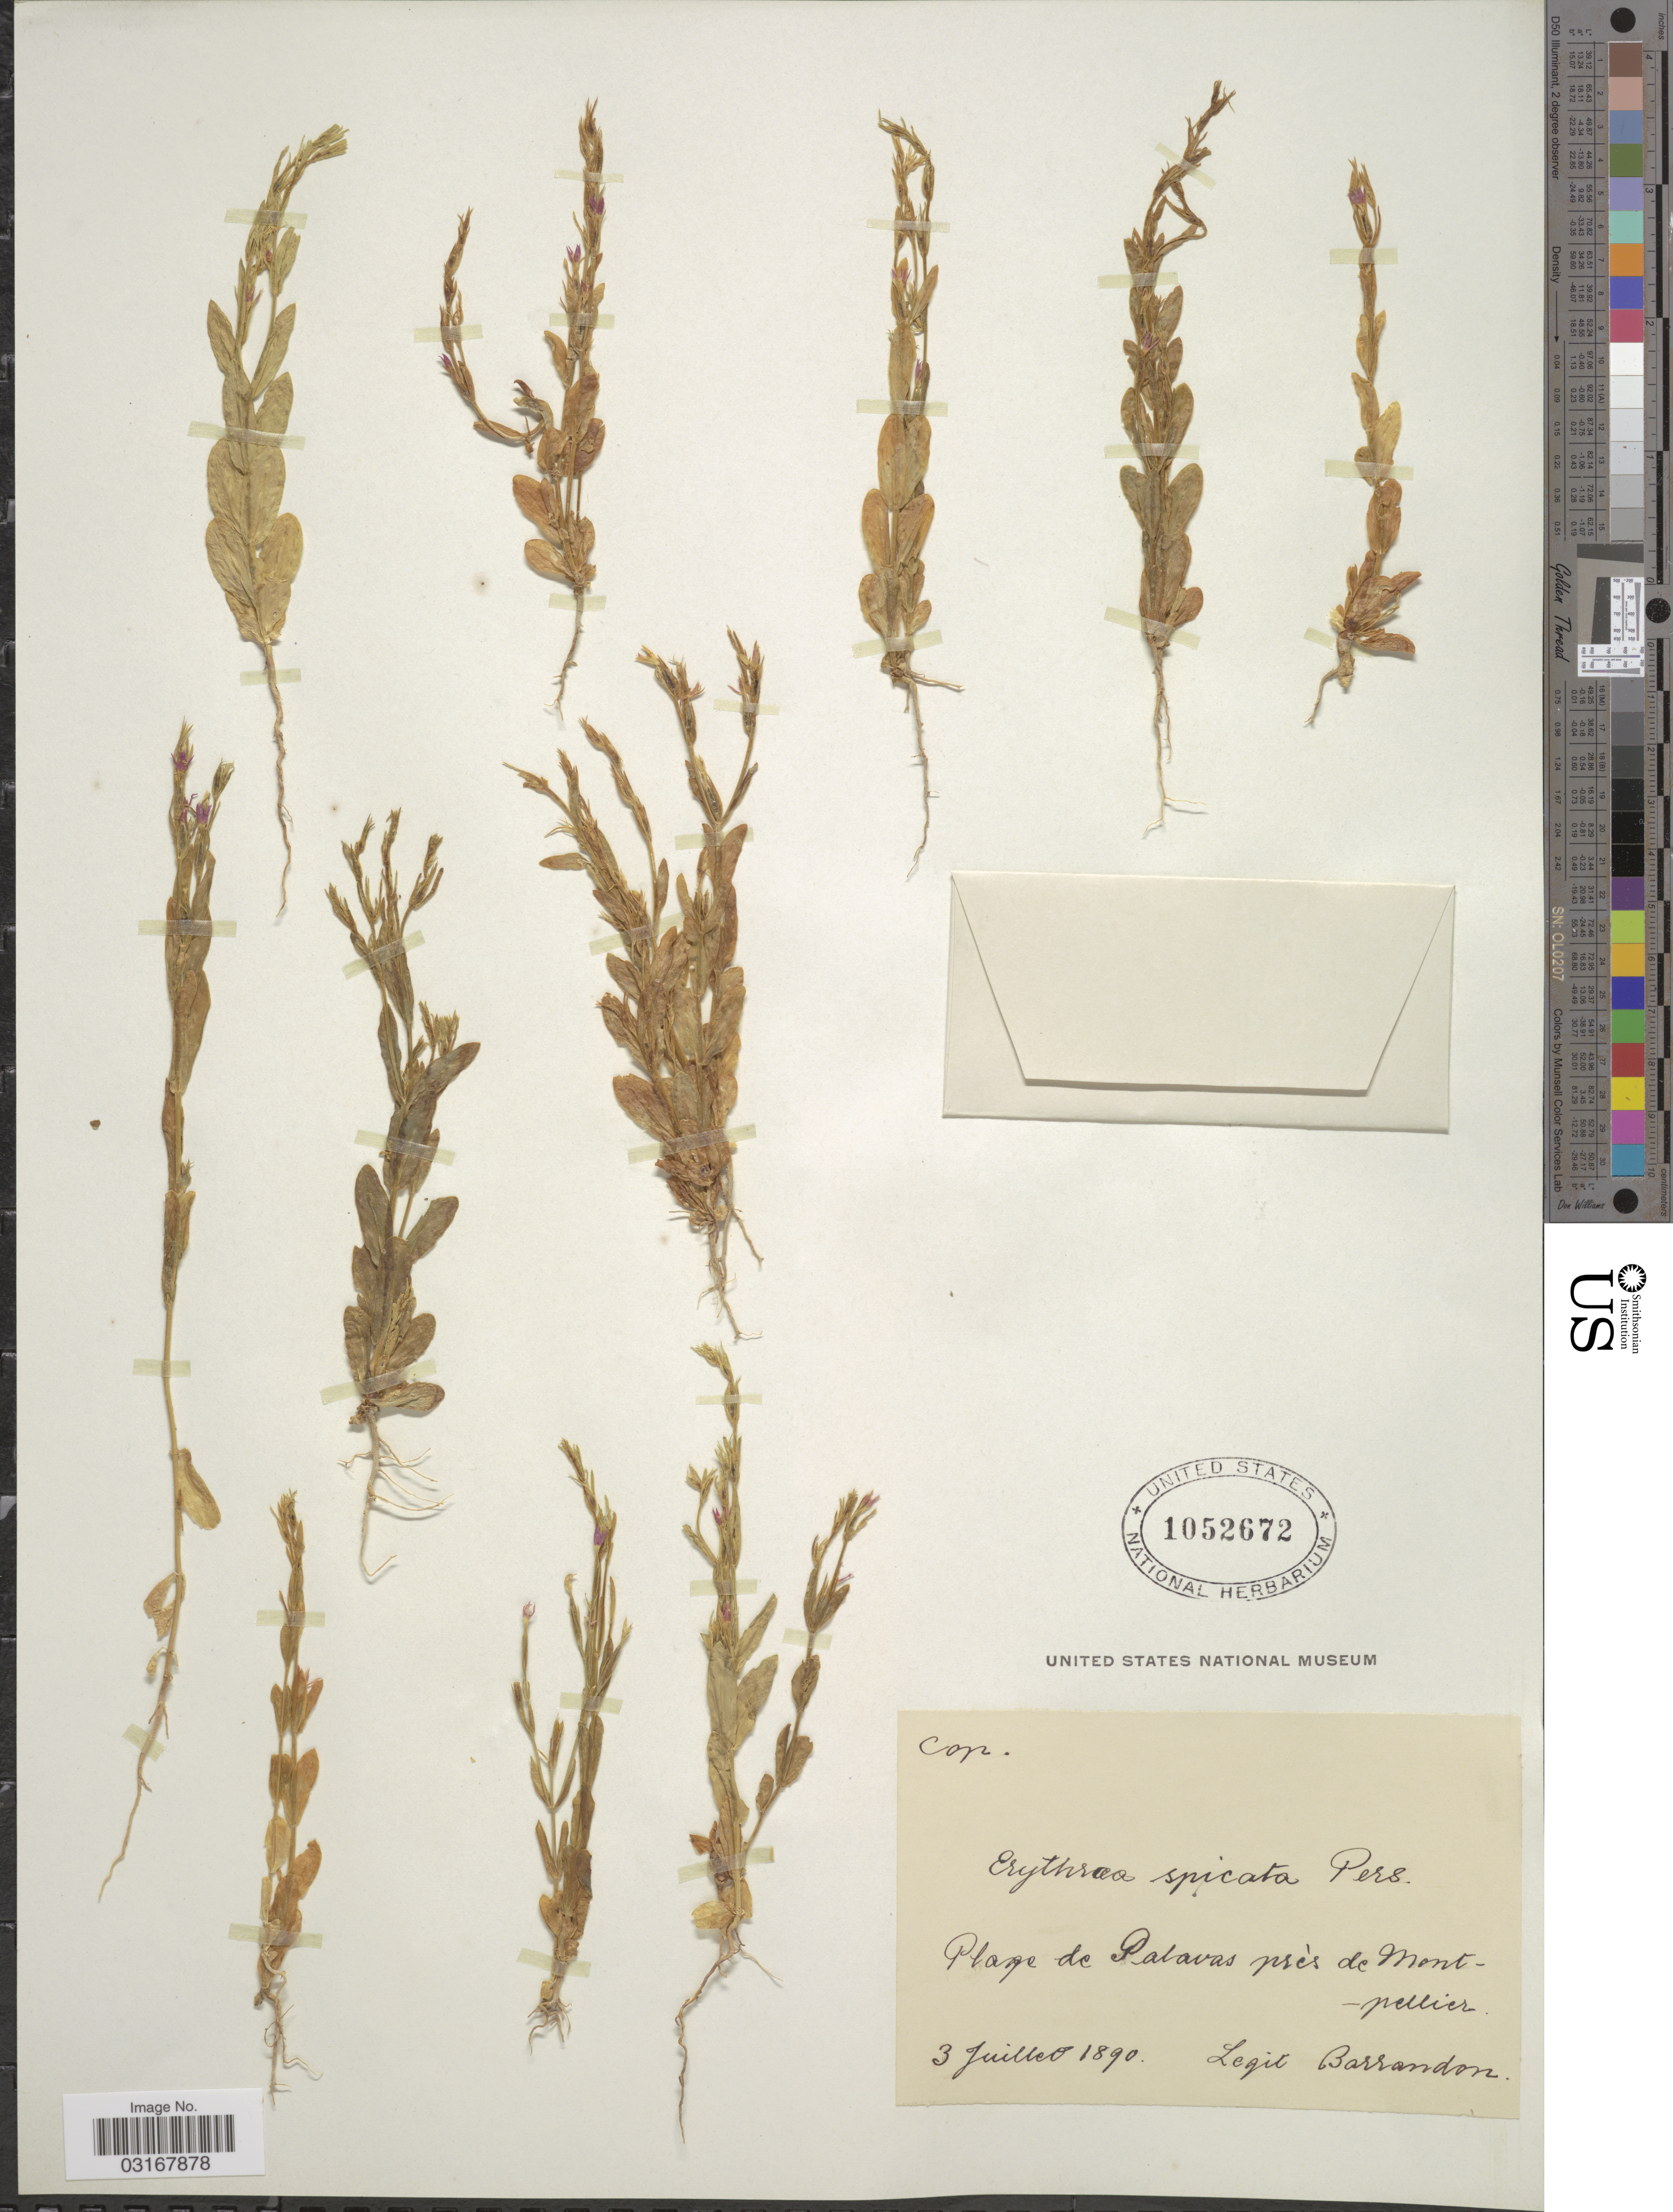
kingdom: Plantae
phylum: Tracheophyta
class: Magnoliopsida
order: Gentianales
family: Gentianaceae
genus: Centaurium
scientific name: Centaurium spicatum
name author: (L.) Fritsch ex Janch.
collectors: A. Barrandon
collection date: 1890-07-03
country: France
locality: Plage de Palavas près de Montpellier.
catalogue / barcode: US 1052672